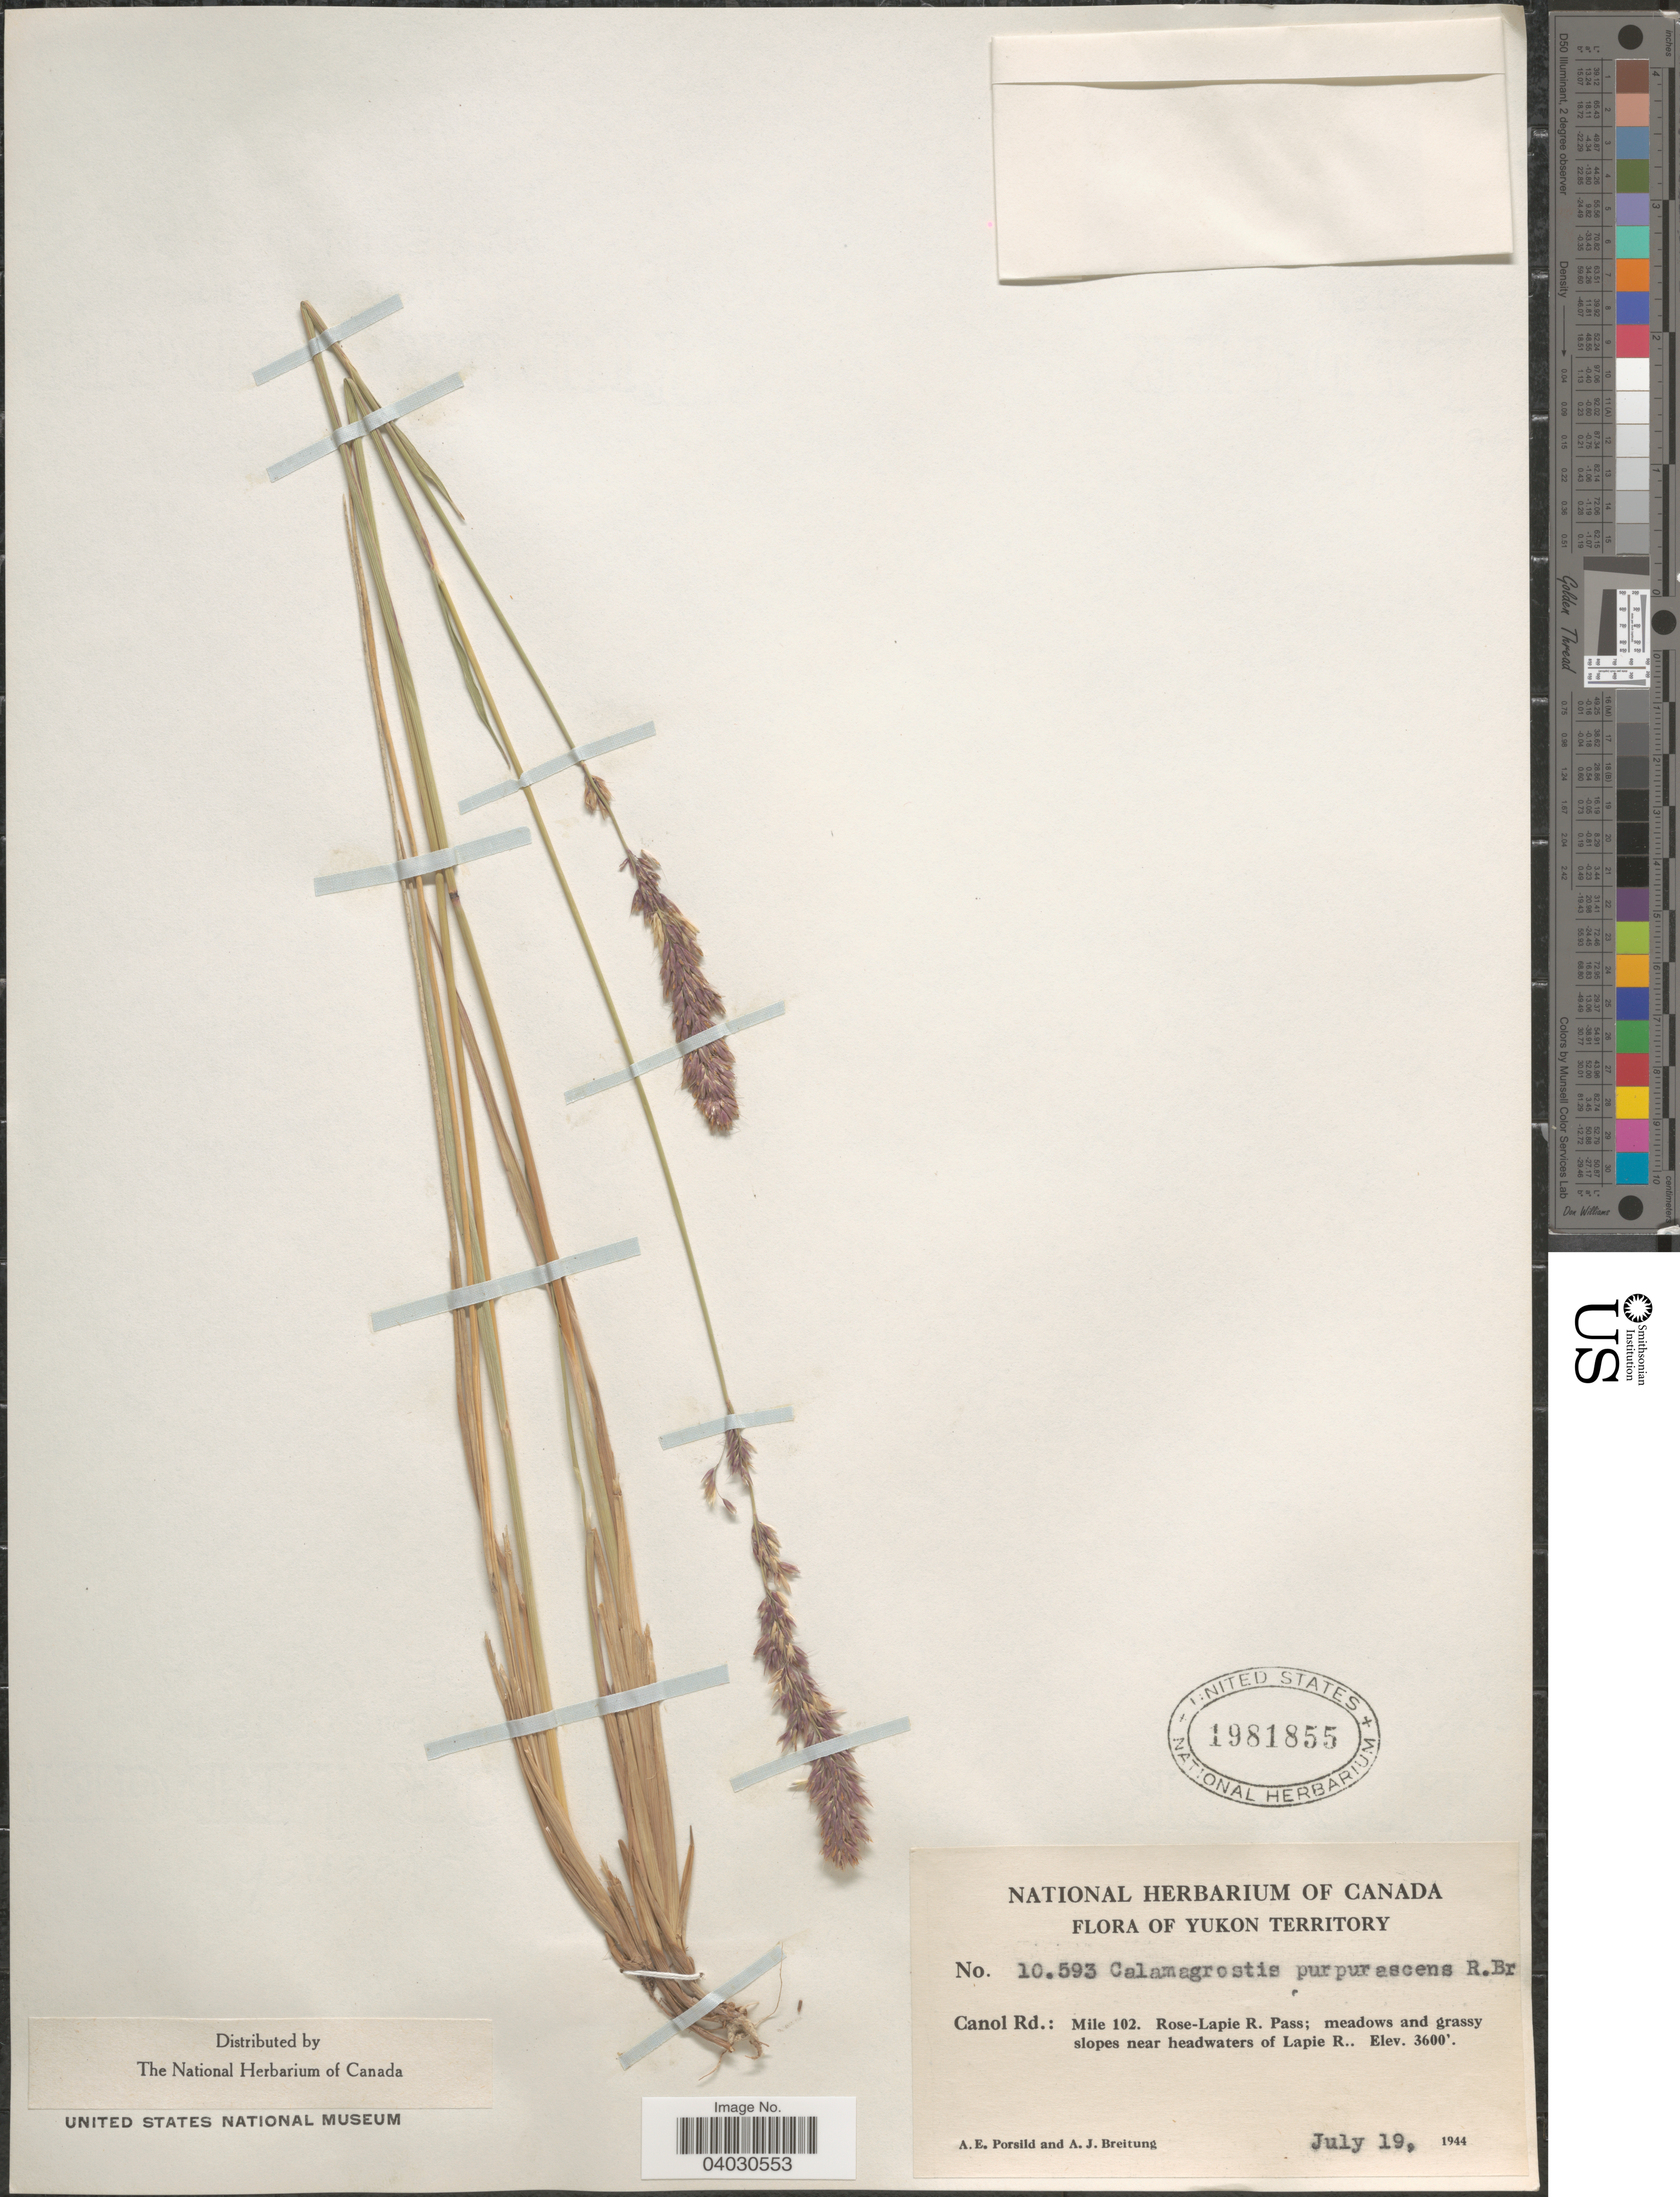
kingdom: Plantae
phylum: Tracheophyta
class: Liliopsida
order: Poales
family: Poaceae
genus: Calamagrostis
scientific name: Calamagrostis purpurascens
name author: R. Br.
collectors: A. E. Porsild & A. Breitung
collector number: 10593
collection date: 1944-07-19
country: Canada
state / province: Yukon Territory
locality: Canol Rd.: Mile 102. Rose-Lapie R. Pass; meadows and grassy slopes near headwaters of Lapie R.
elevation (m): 1097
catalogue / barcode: US 1981855